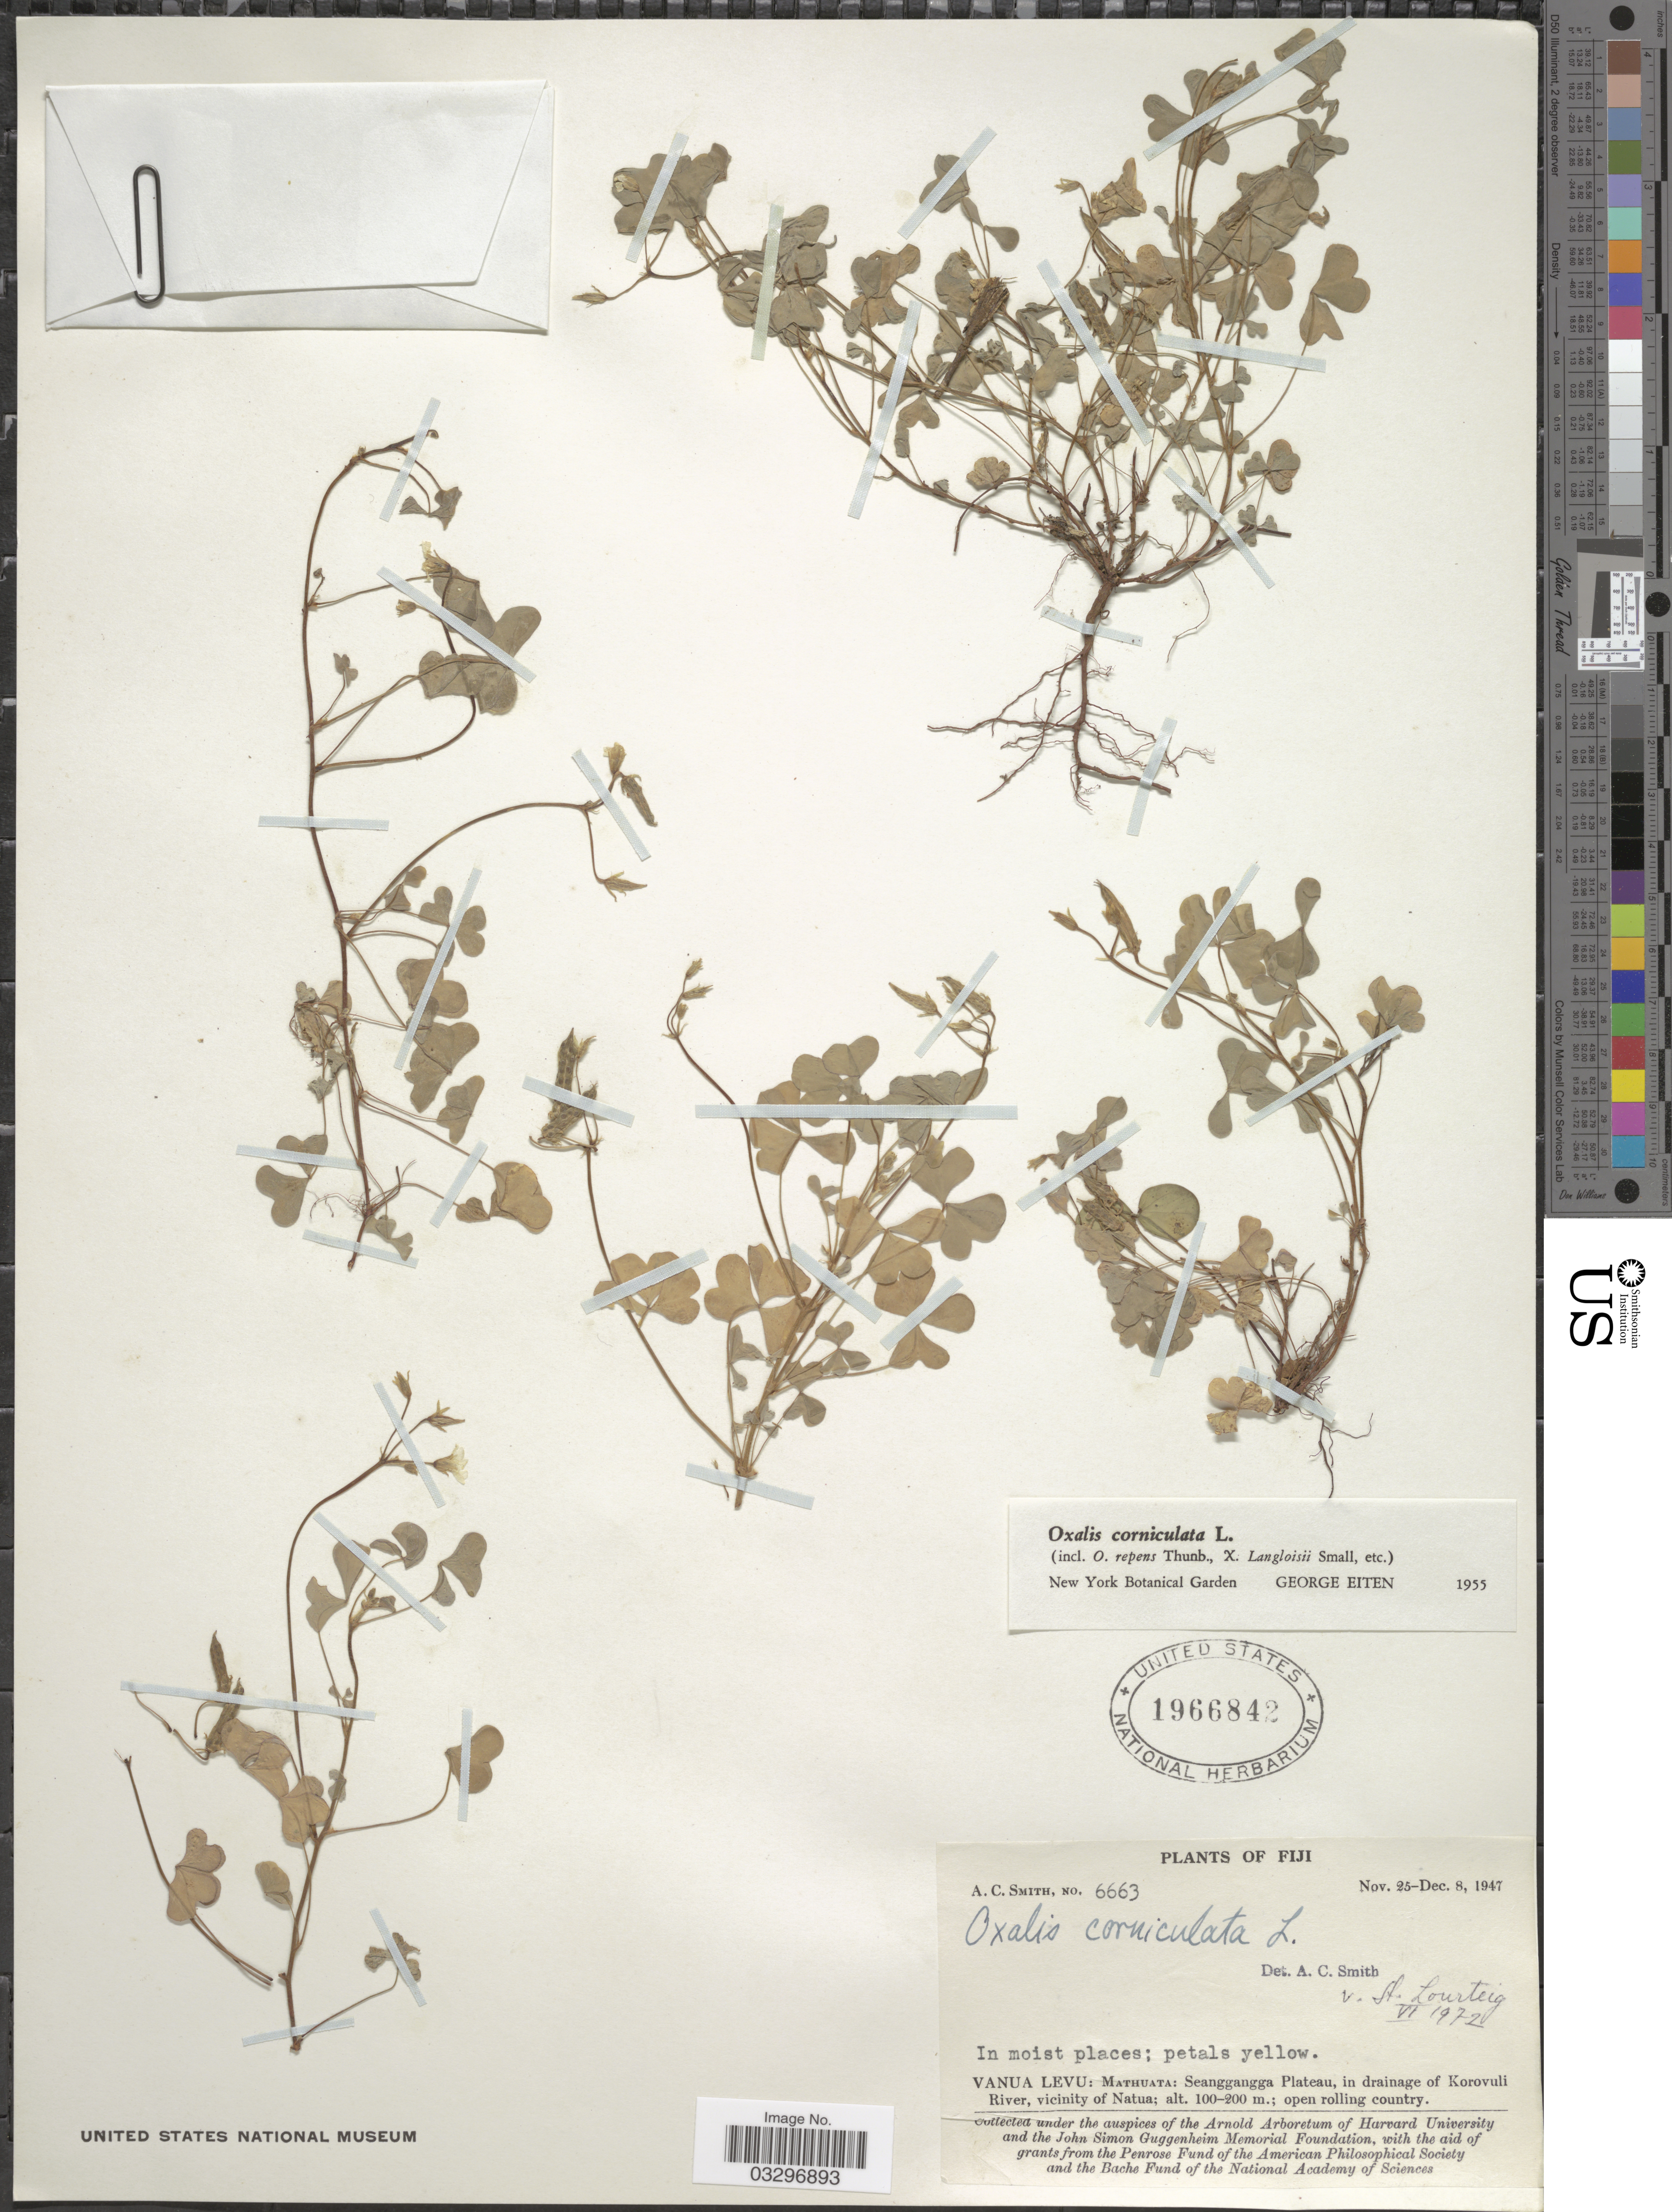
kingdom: Plantae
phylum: Tracheophyta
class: Magnoliopsida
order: Oxalidales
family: Oxalidaceae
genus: Oxalis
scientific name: Oxalis corniculata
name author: L.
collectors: A. C. Smith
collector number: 6663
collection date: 1947-11-25/1947-12-08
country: Fiji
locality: Vanua Levu: Mathuata: Seanggangga Plateau, in drainage of Korovuli River, vicinity of Natua.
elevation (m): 100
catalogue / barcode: US 1966842